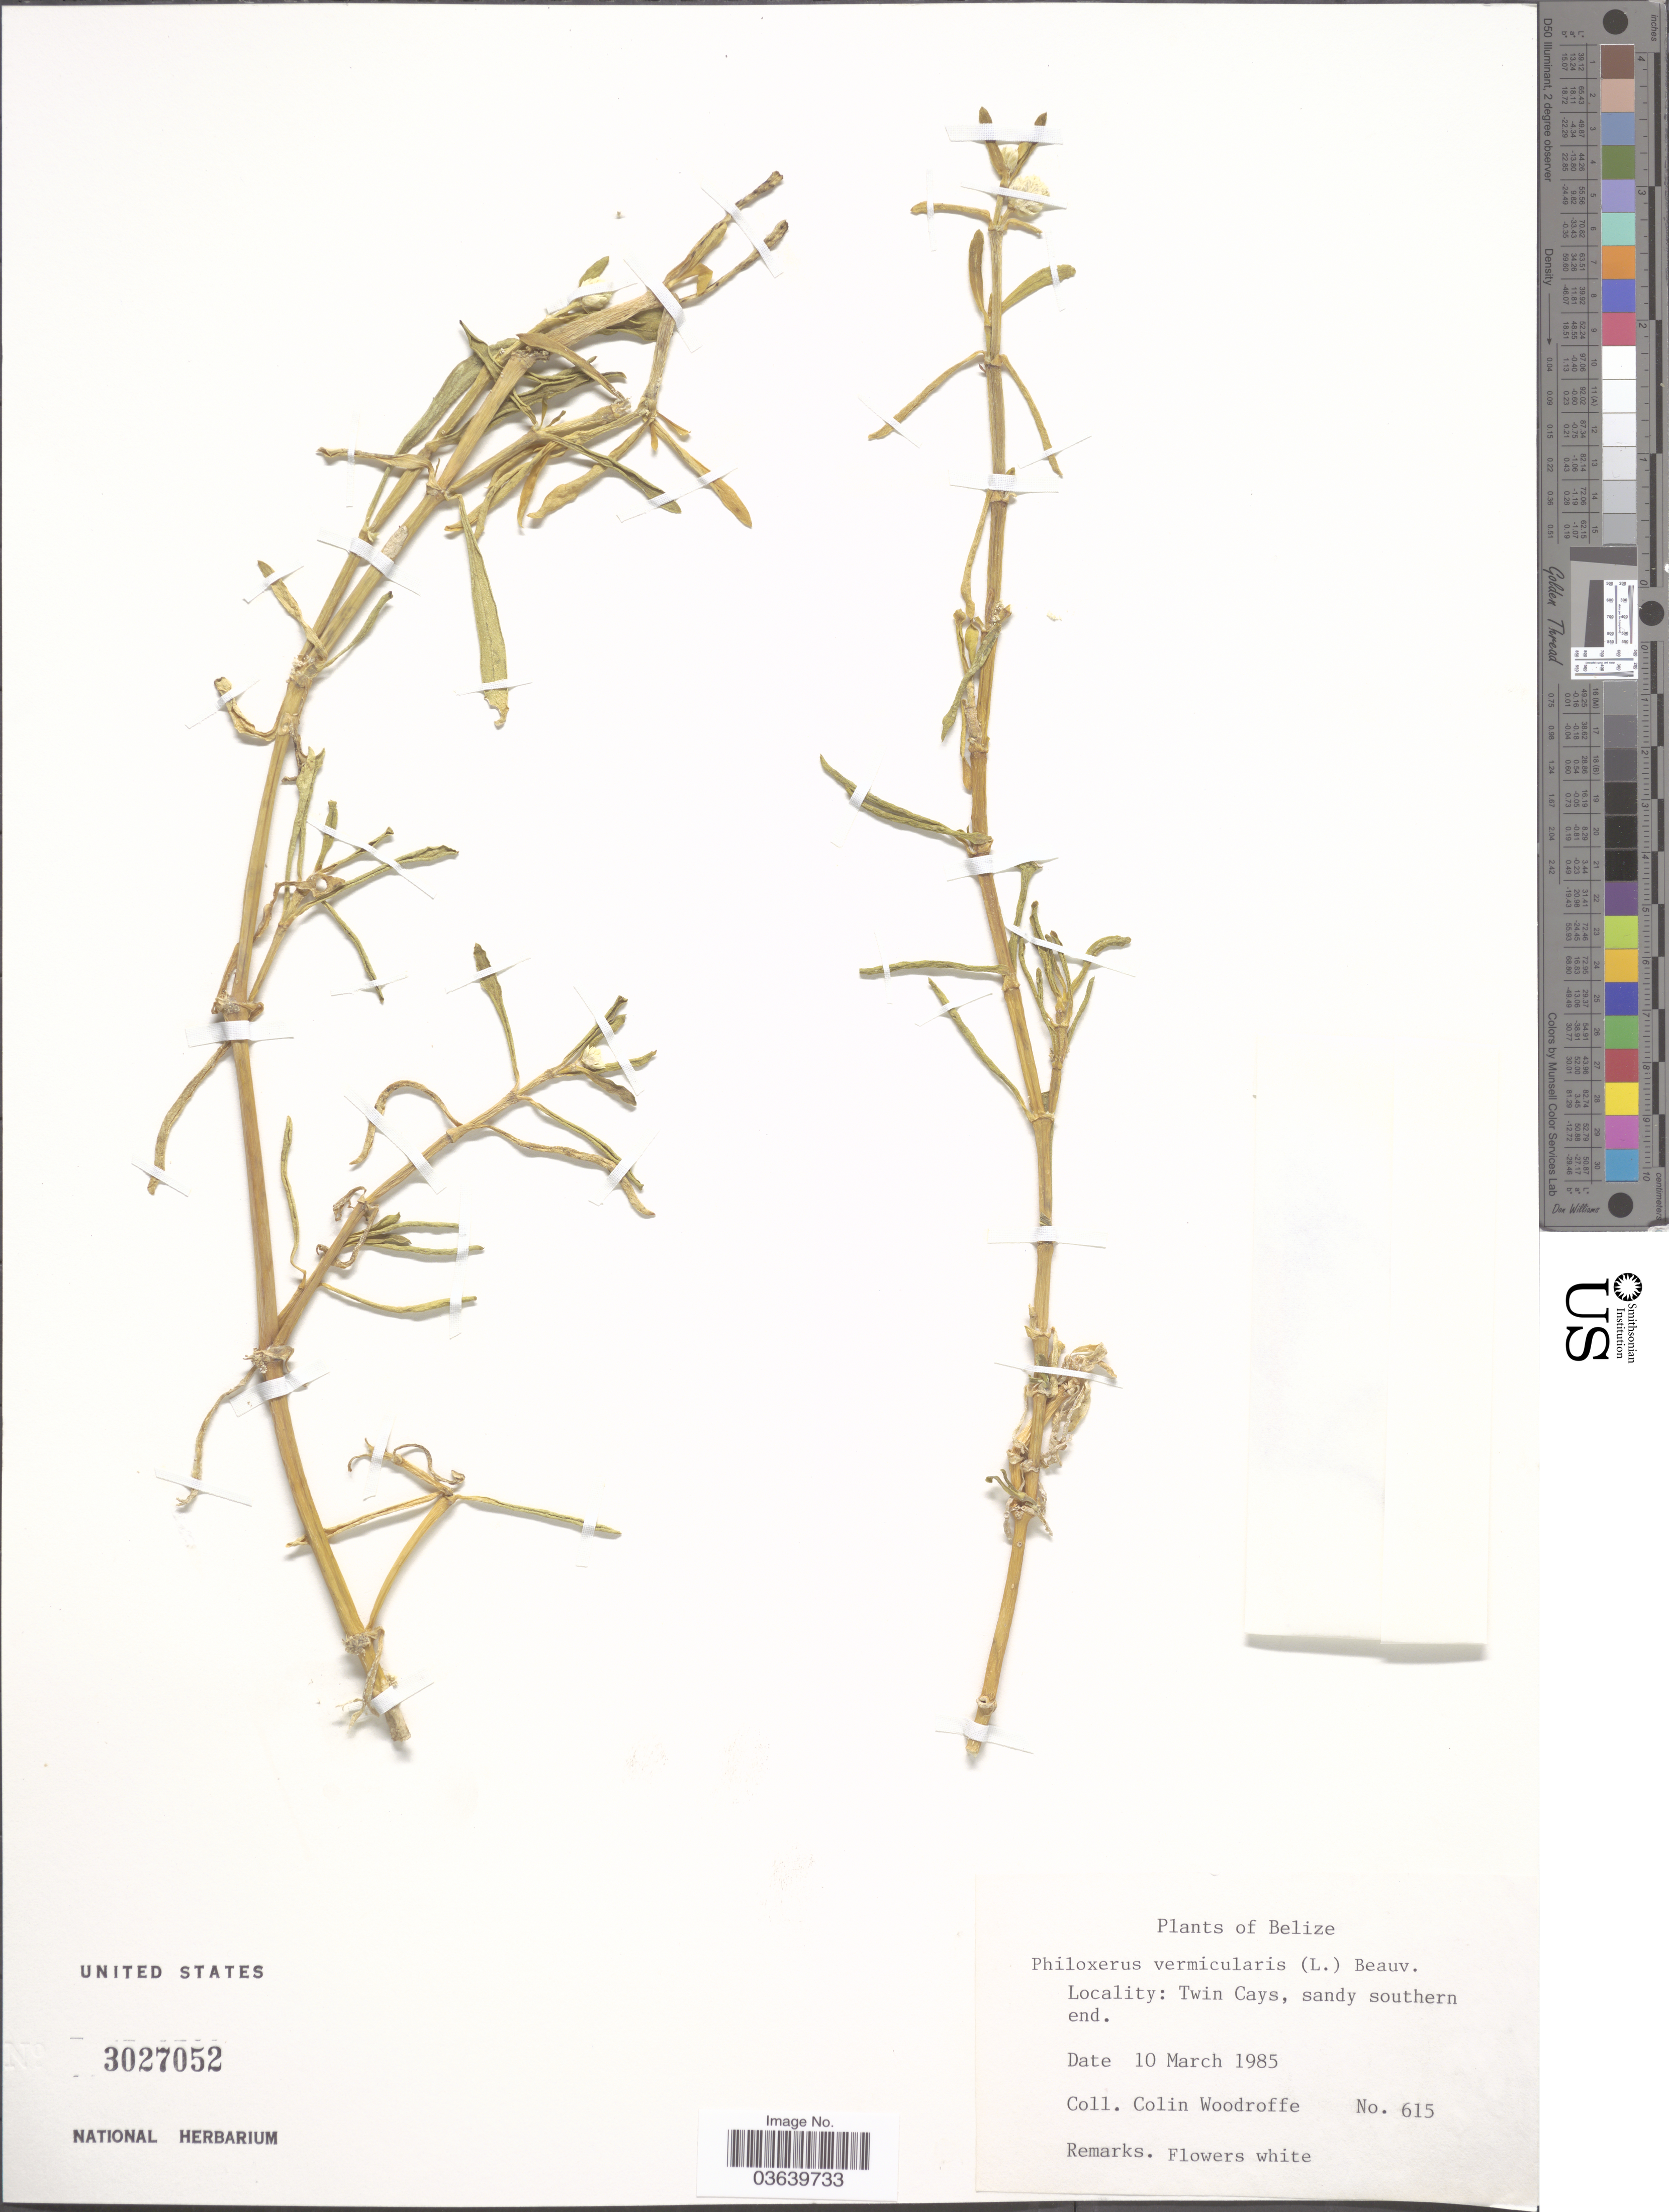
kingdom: Plantae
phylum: Tracheophyta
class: Magnoliopsida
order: Caryophyllales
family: Amaranthaceae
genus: Gomphrena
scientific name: Gomphrena vermicularis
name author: L.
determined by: Strong, Mark T., (BOT), Smithsonian Institution - National Museum of Natural History (UNITED STATES)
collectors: C. Woodroffe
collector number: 615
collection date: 1985-03-10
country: Belize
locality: Twin Cays, sandy southern end.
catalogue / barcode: US 3027052